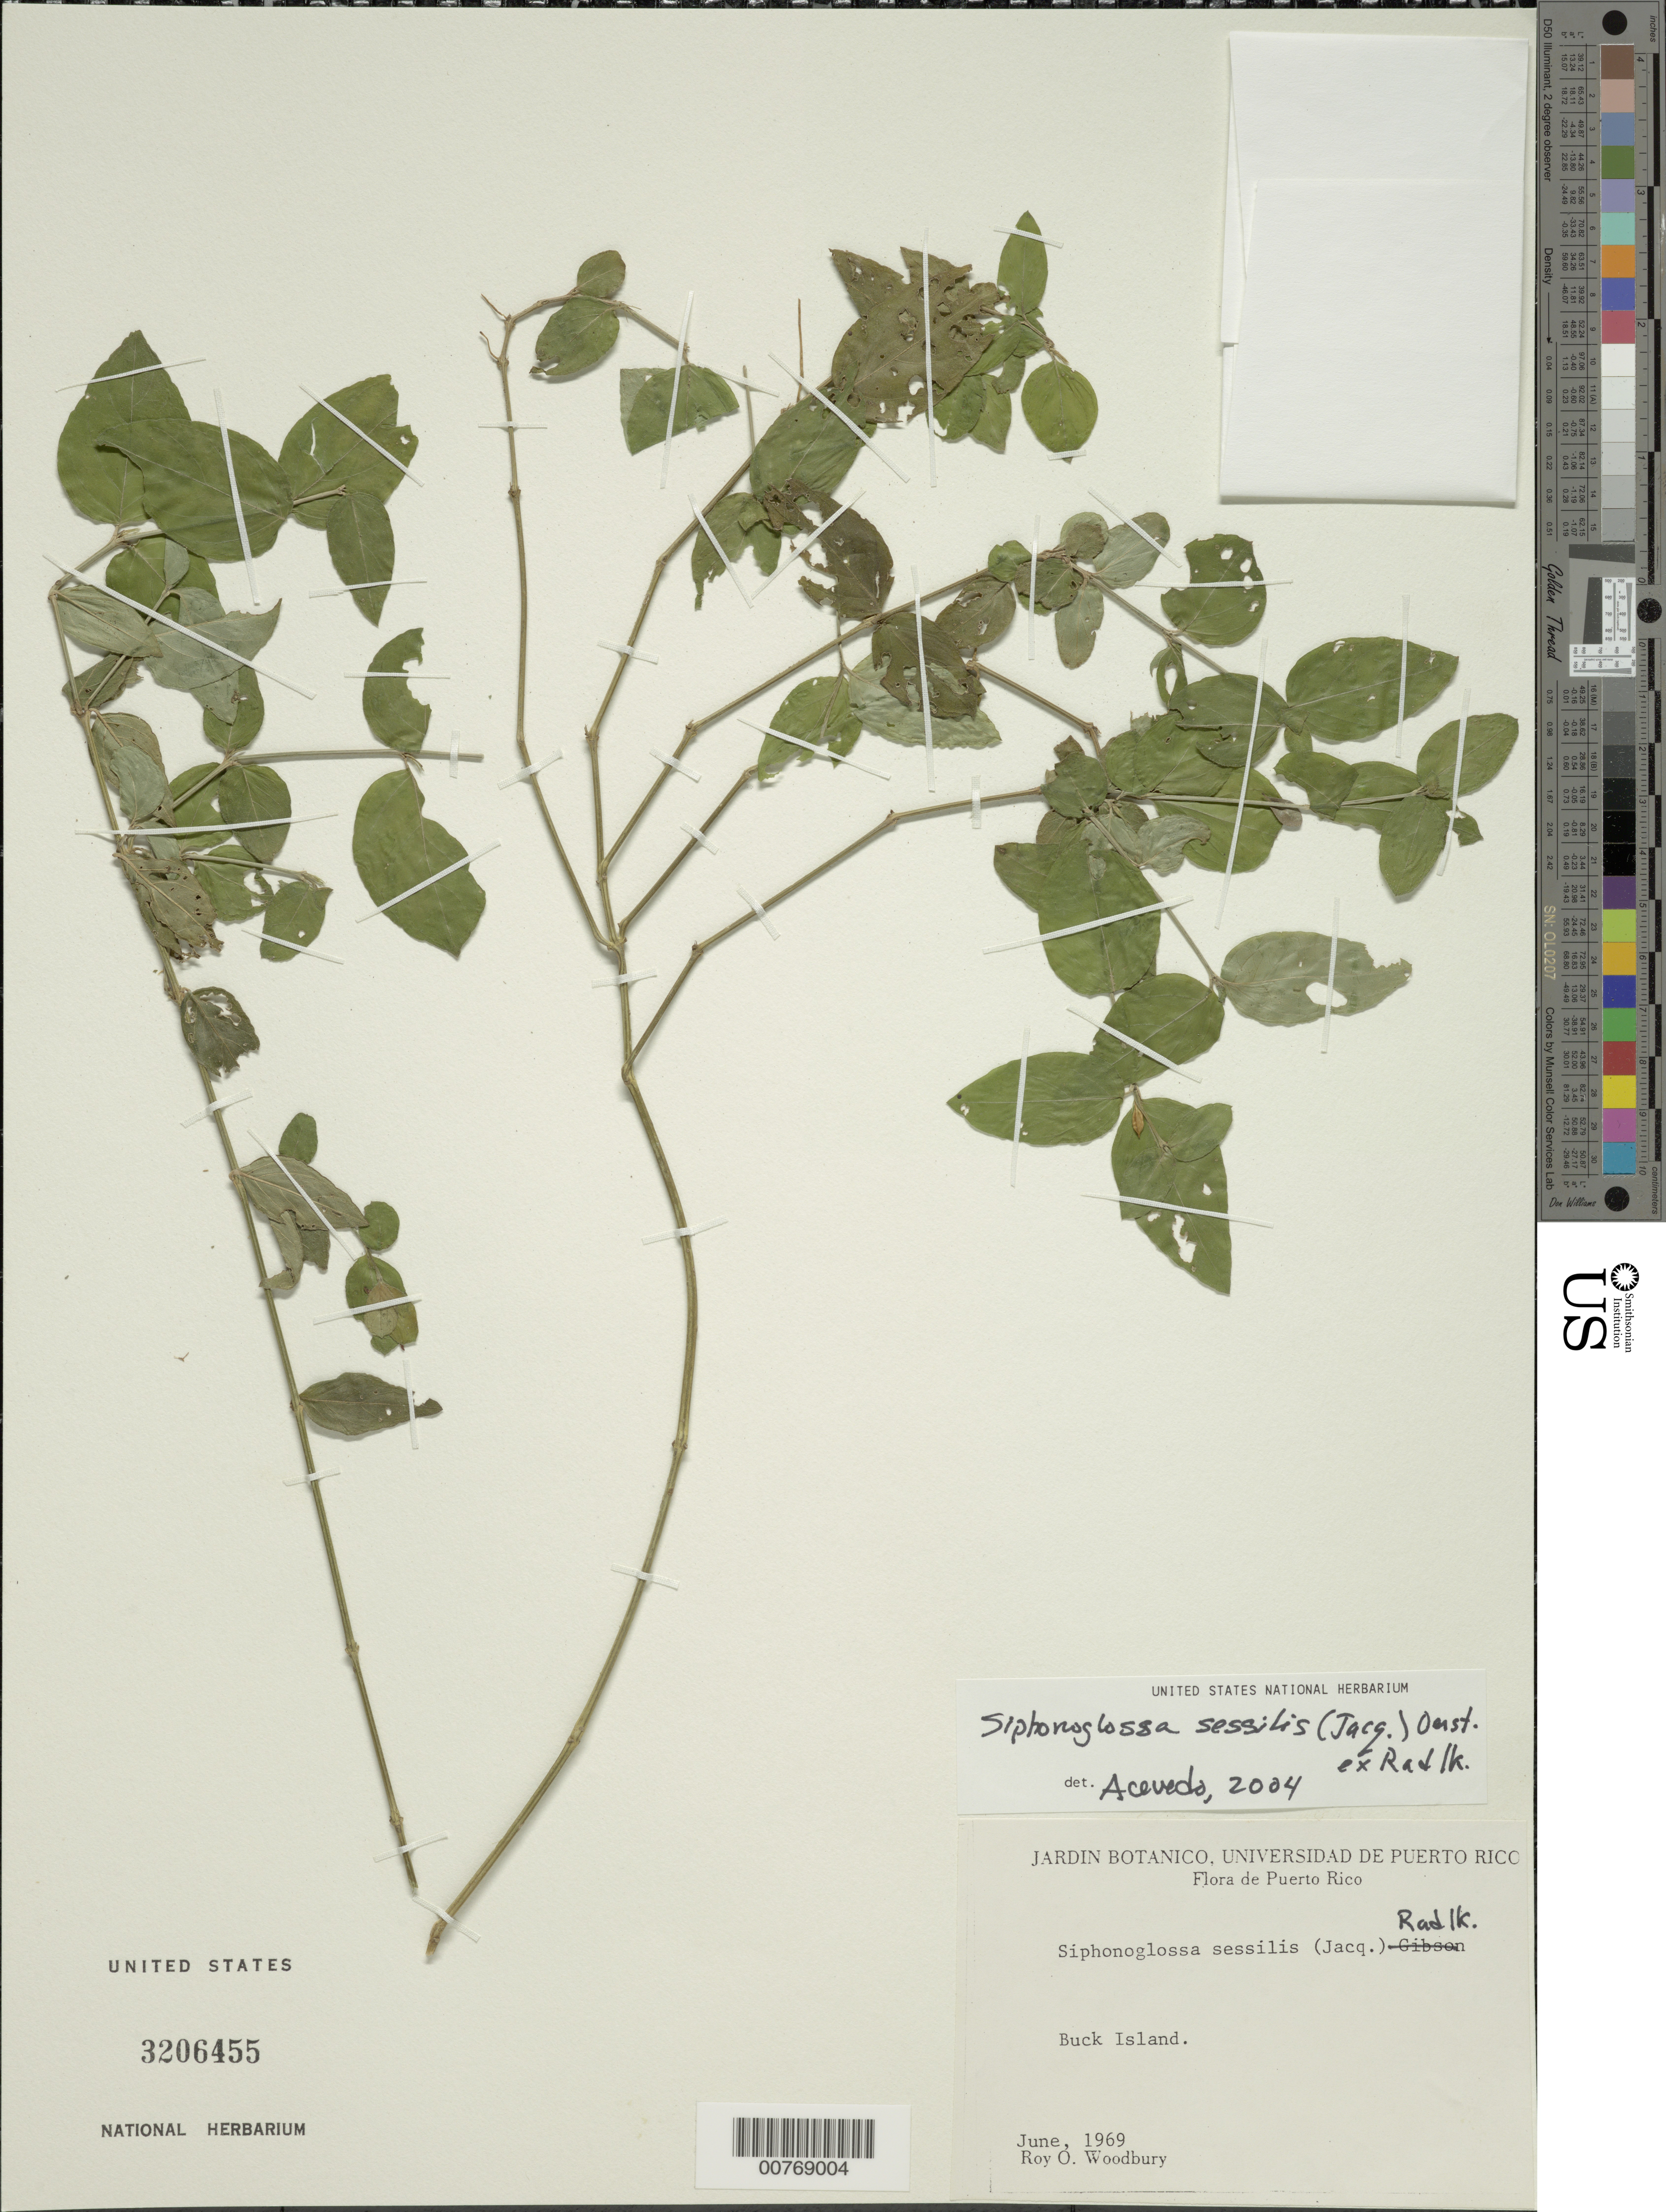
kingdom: Plantae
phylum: Tracheophyta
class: Magnoliopsida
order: Lamiales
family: Acanthaceae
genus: Siphonoglossa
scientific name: Siphonoglossa sessilis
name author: (Jacq.) D.N. Gibson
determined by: Acevedo-Rodríguez, P., (BOT), Smithsonian Institution - National Museum of Natural History (UNITED STATES)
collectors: R. O. Woodbury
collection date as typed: Jun 1969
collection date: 1969-06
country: U.S. Virgin Islands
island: St. Croix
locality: Buck Island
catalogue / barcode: US 3206455